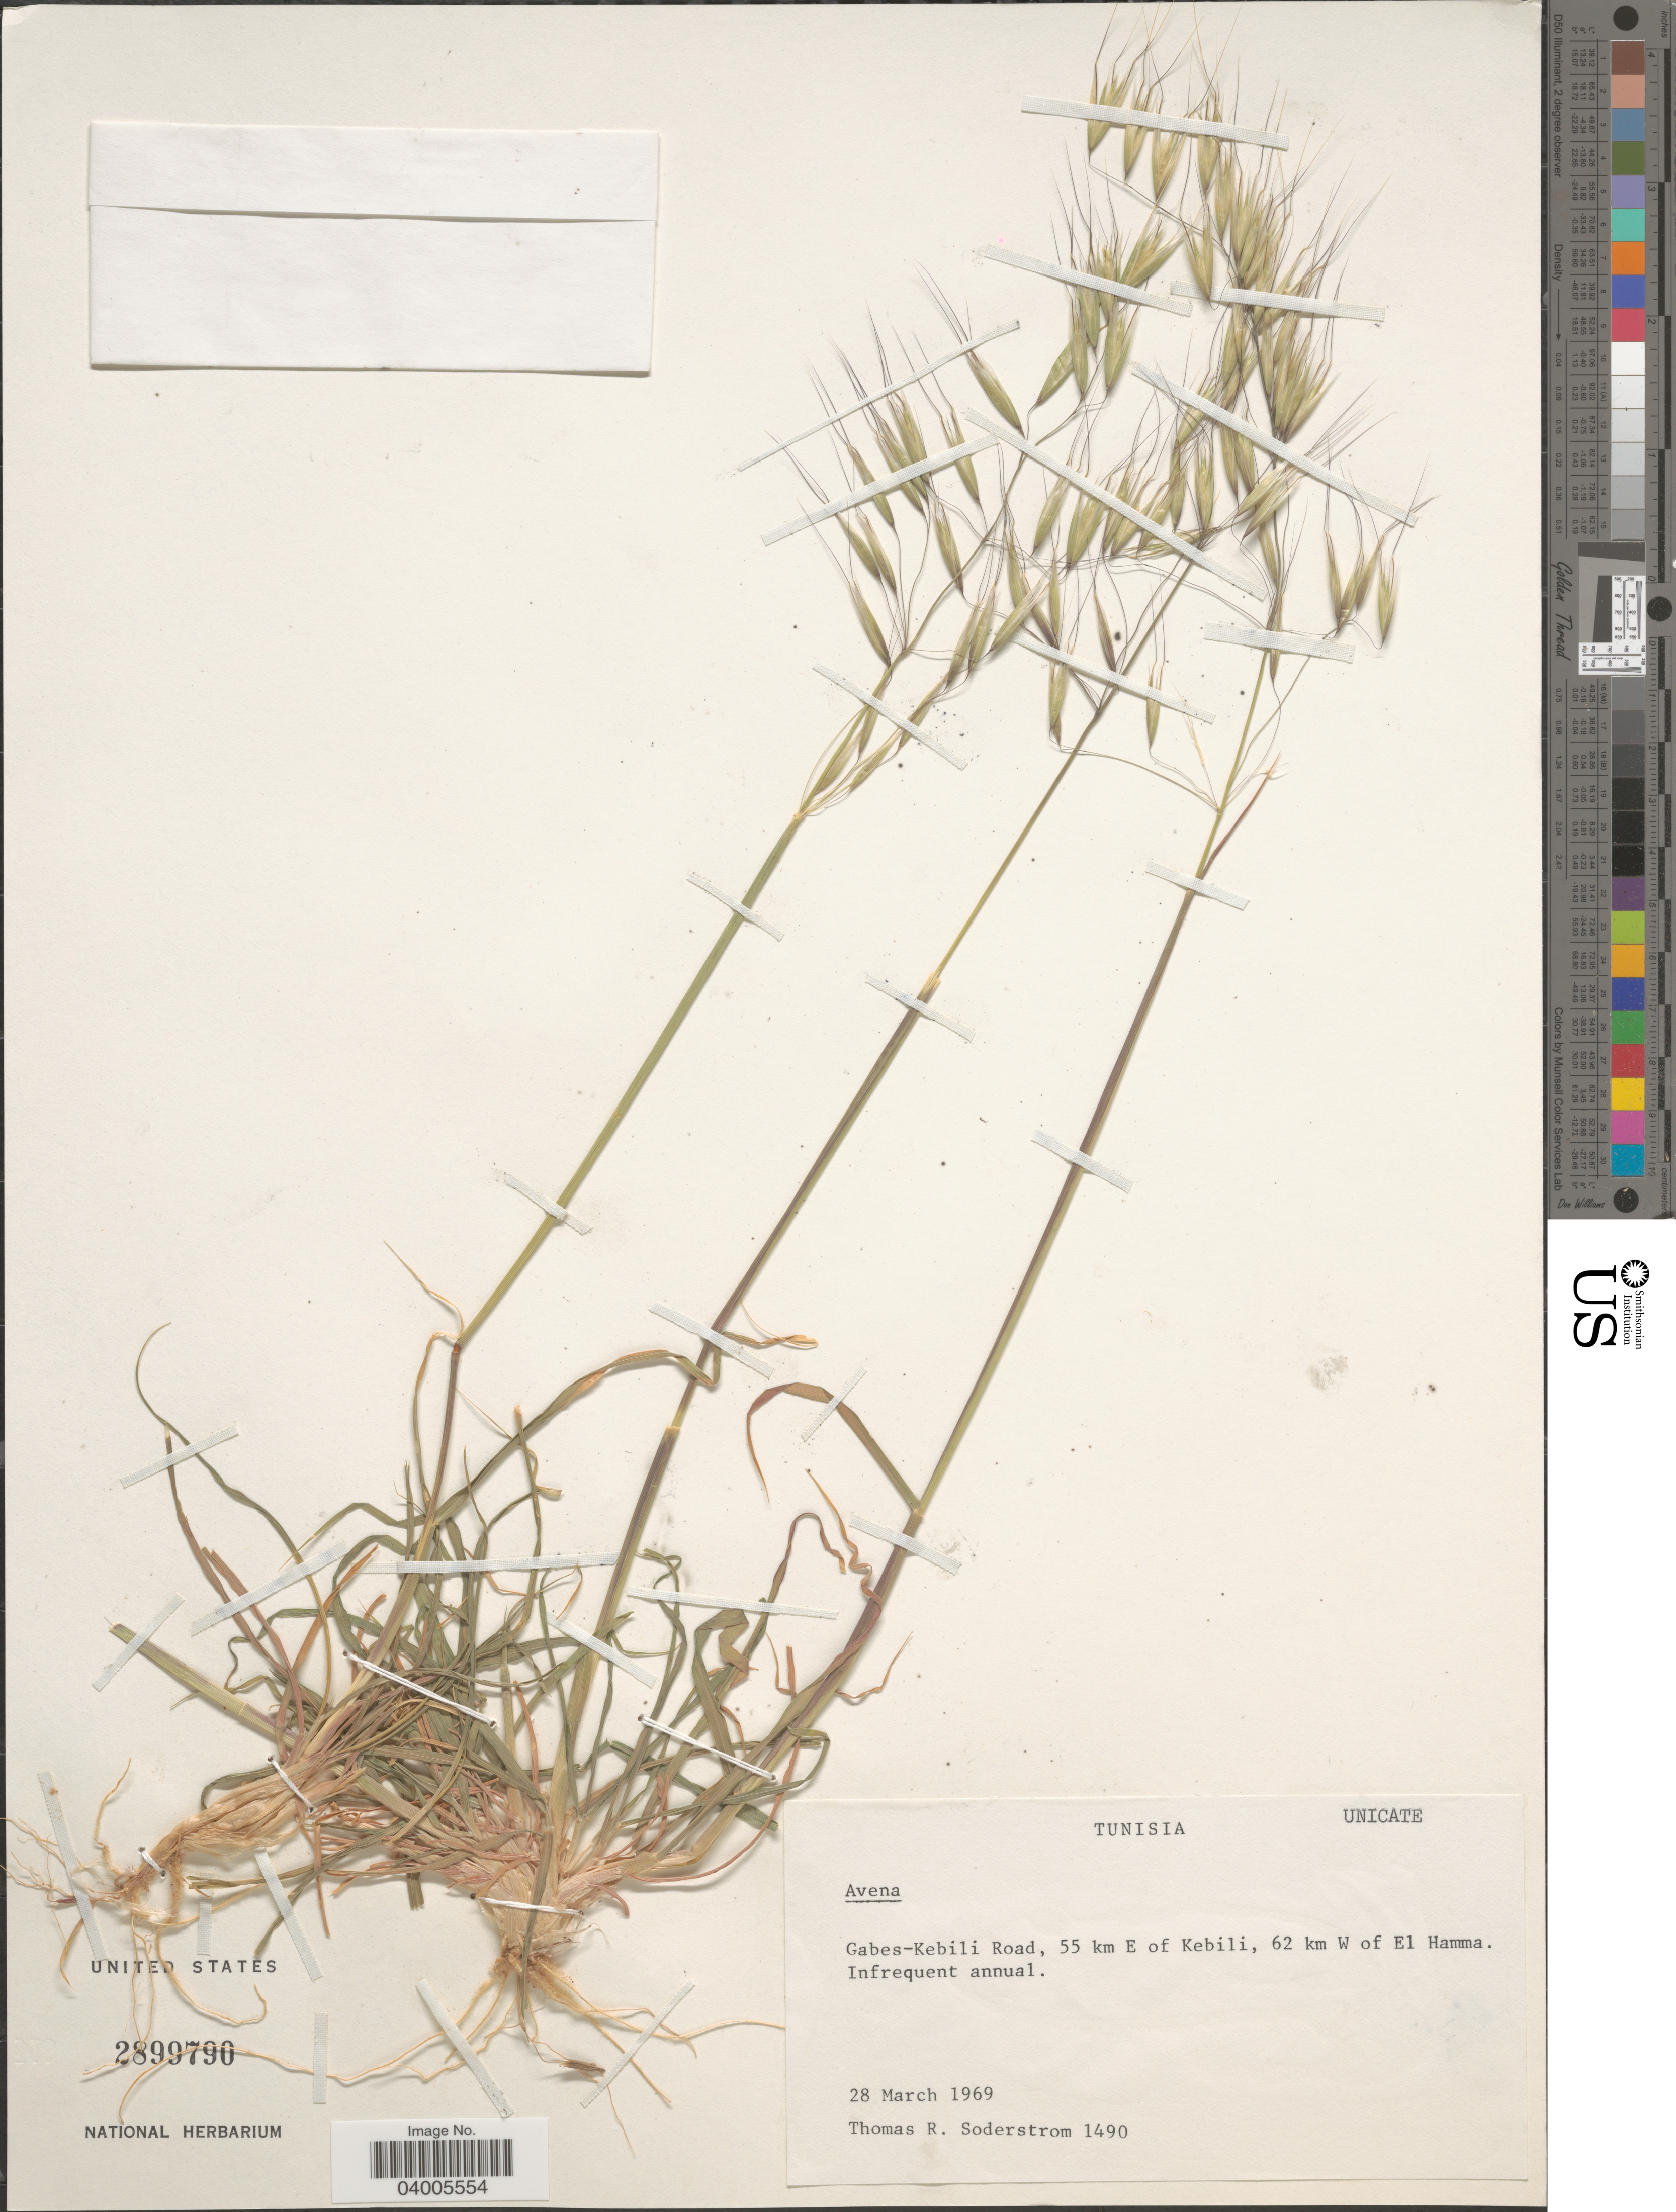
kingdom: Plantae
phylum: Tracheophyta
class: Liliopsida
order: Poales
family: Poaceae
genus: Avena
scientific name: Avena sp.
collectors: T. R. Soderstrom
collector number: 1490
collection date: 1969-03-28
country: Tunisia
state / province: Gabès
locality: Gabes-Kebili Road, 55 km E of Kebili, 62 km W of El Hamma.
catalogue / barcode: US 2899790